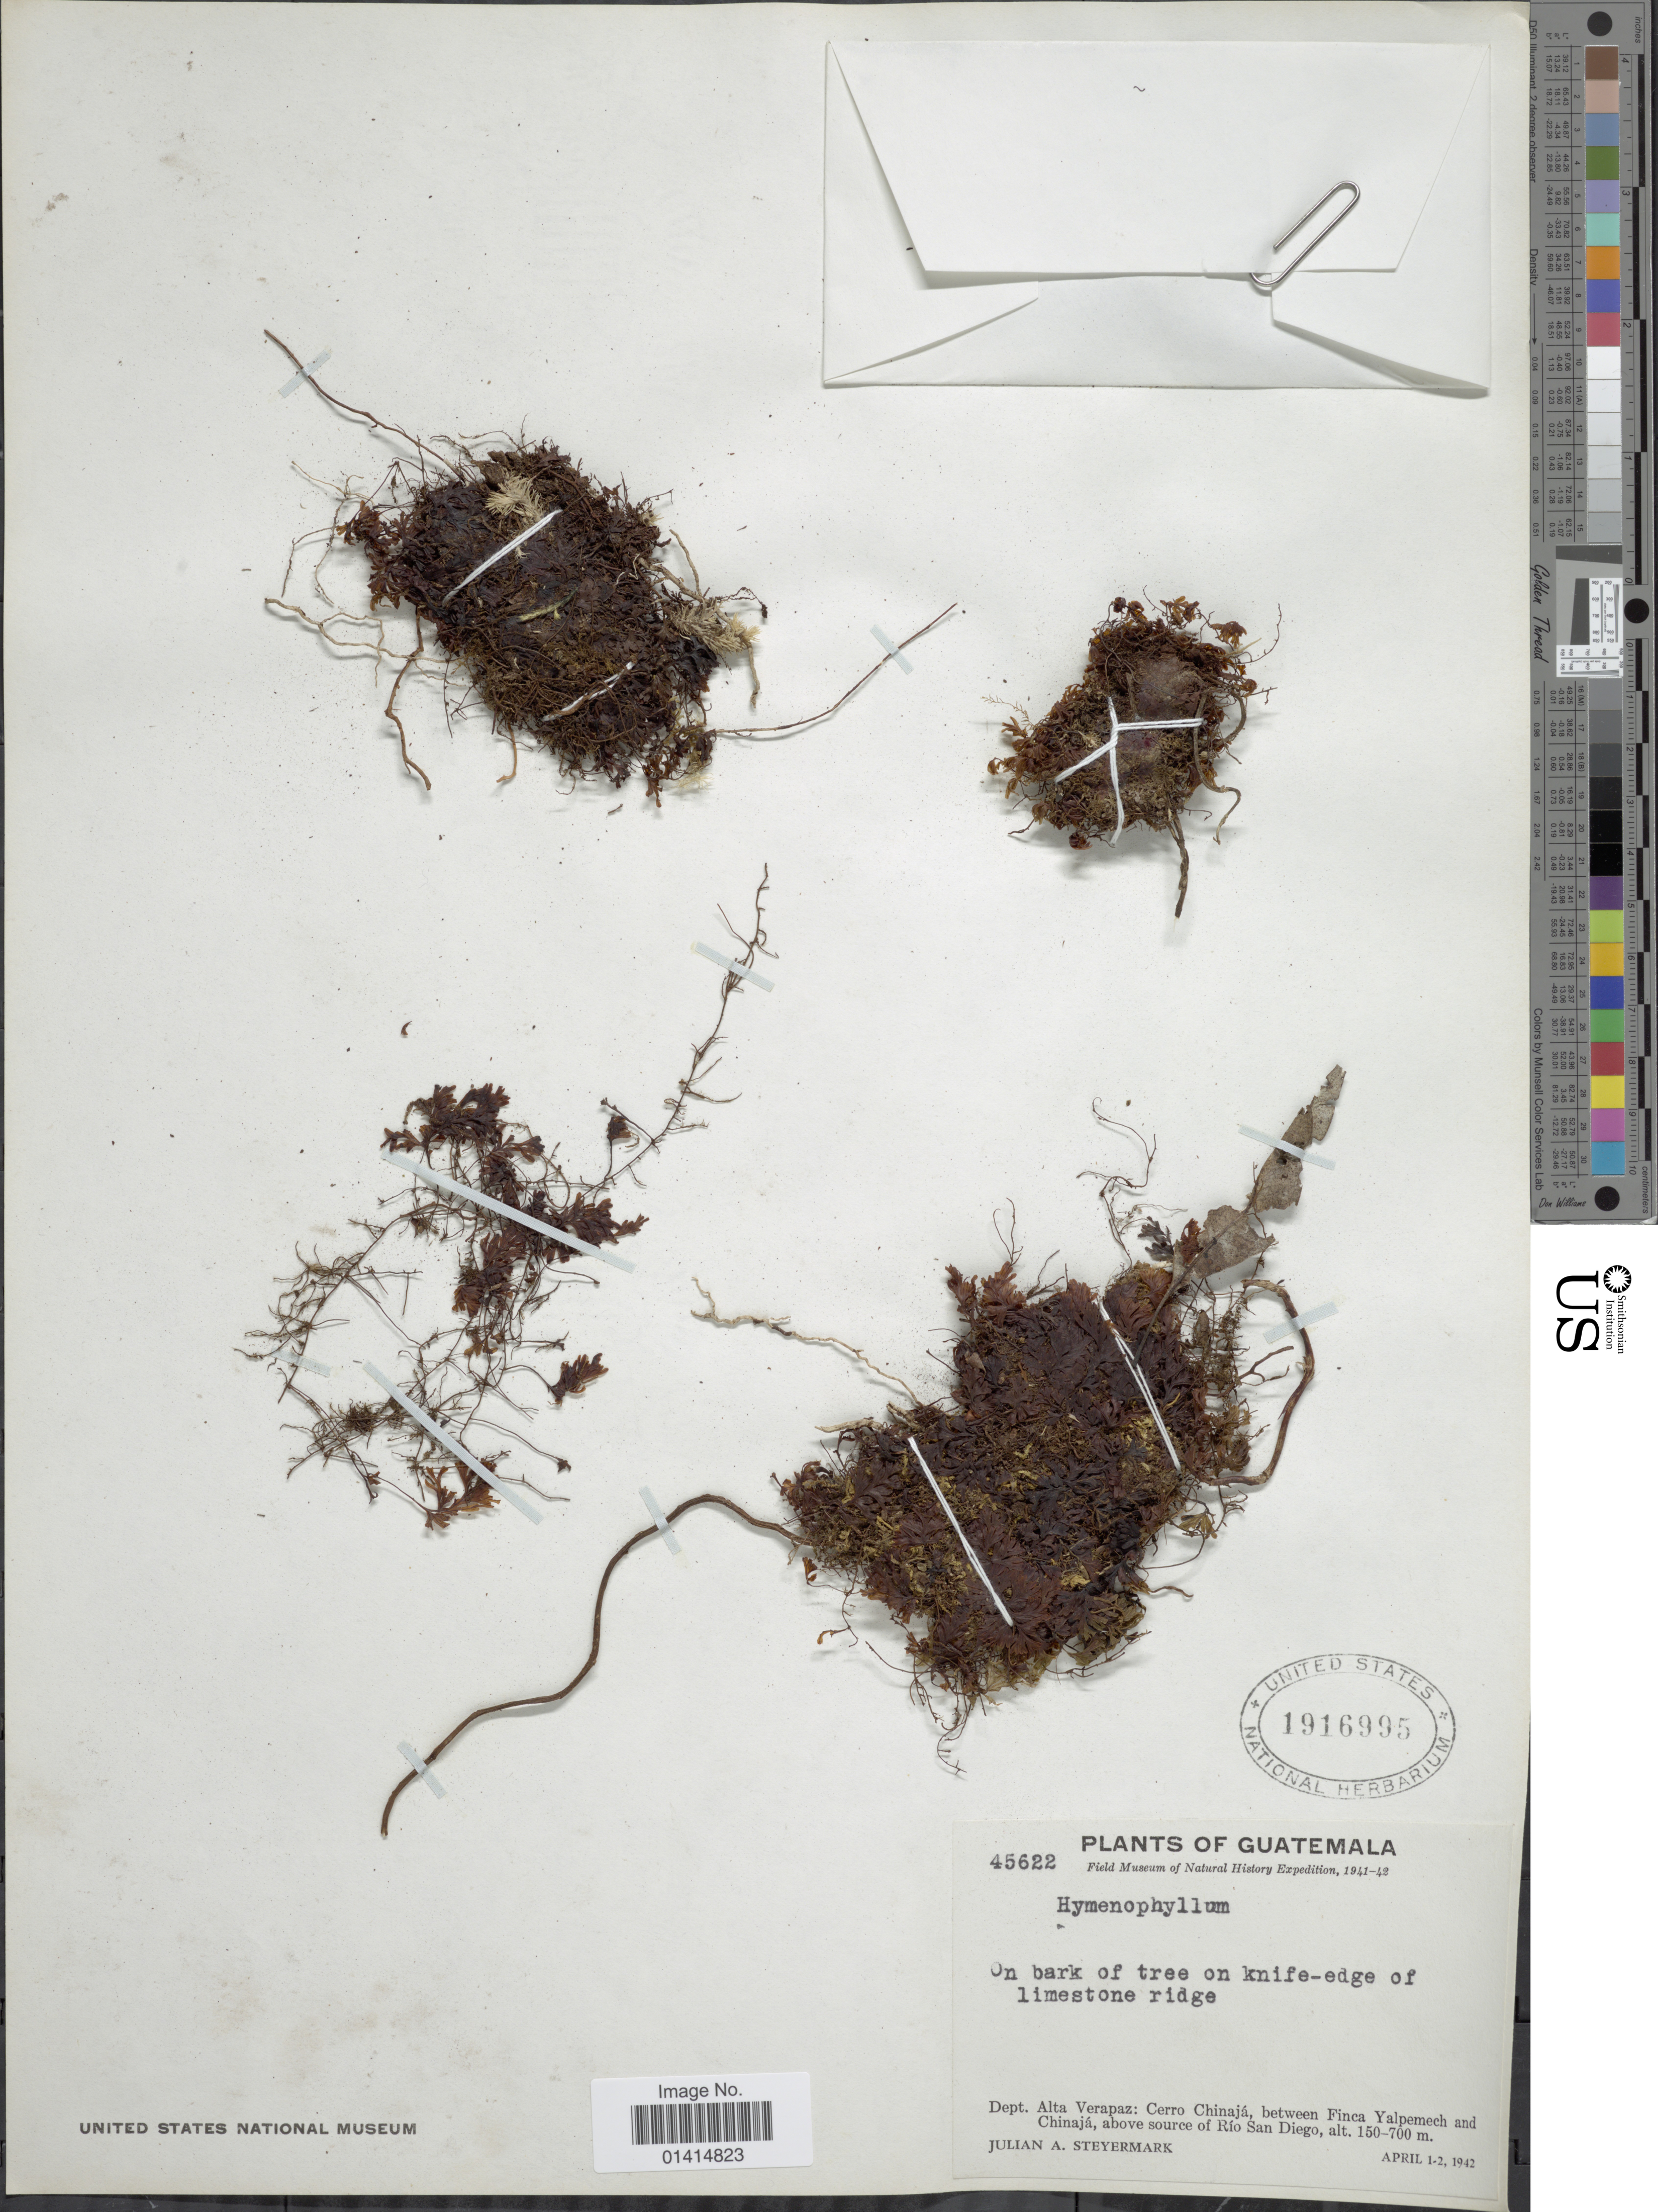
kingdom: Plantae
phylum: Tracheophyta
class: Polypodiopsida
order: Hymenophyllales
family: Hymenophyllaceae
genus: Hymenophyllum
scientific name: Hymenophyllum sp.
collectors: J. Steyermark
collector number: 45622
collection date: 1942-04-01/1942-04-02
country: Guatemala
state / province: Alta Verapaz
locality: Dept. Alta Verapaz: Cerro Chinajá, between Finca Yalpemech and Chinajá, above source of Río San Diego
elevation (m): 150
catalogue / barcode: US 1916995